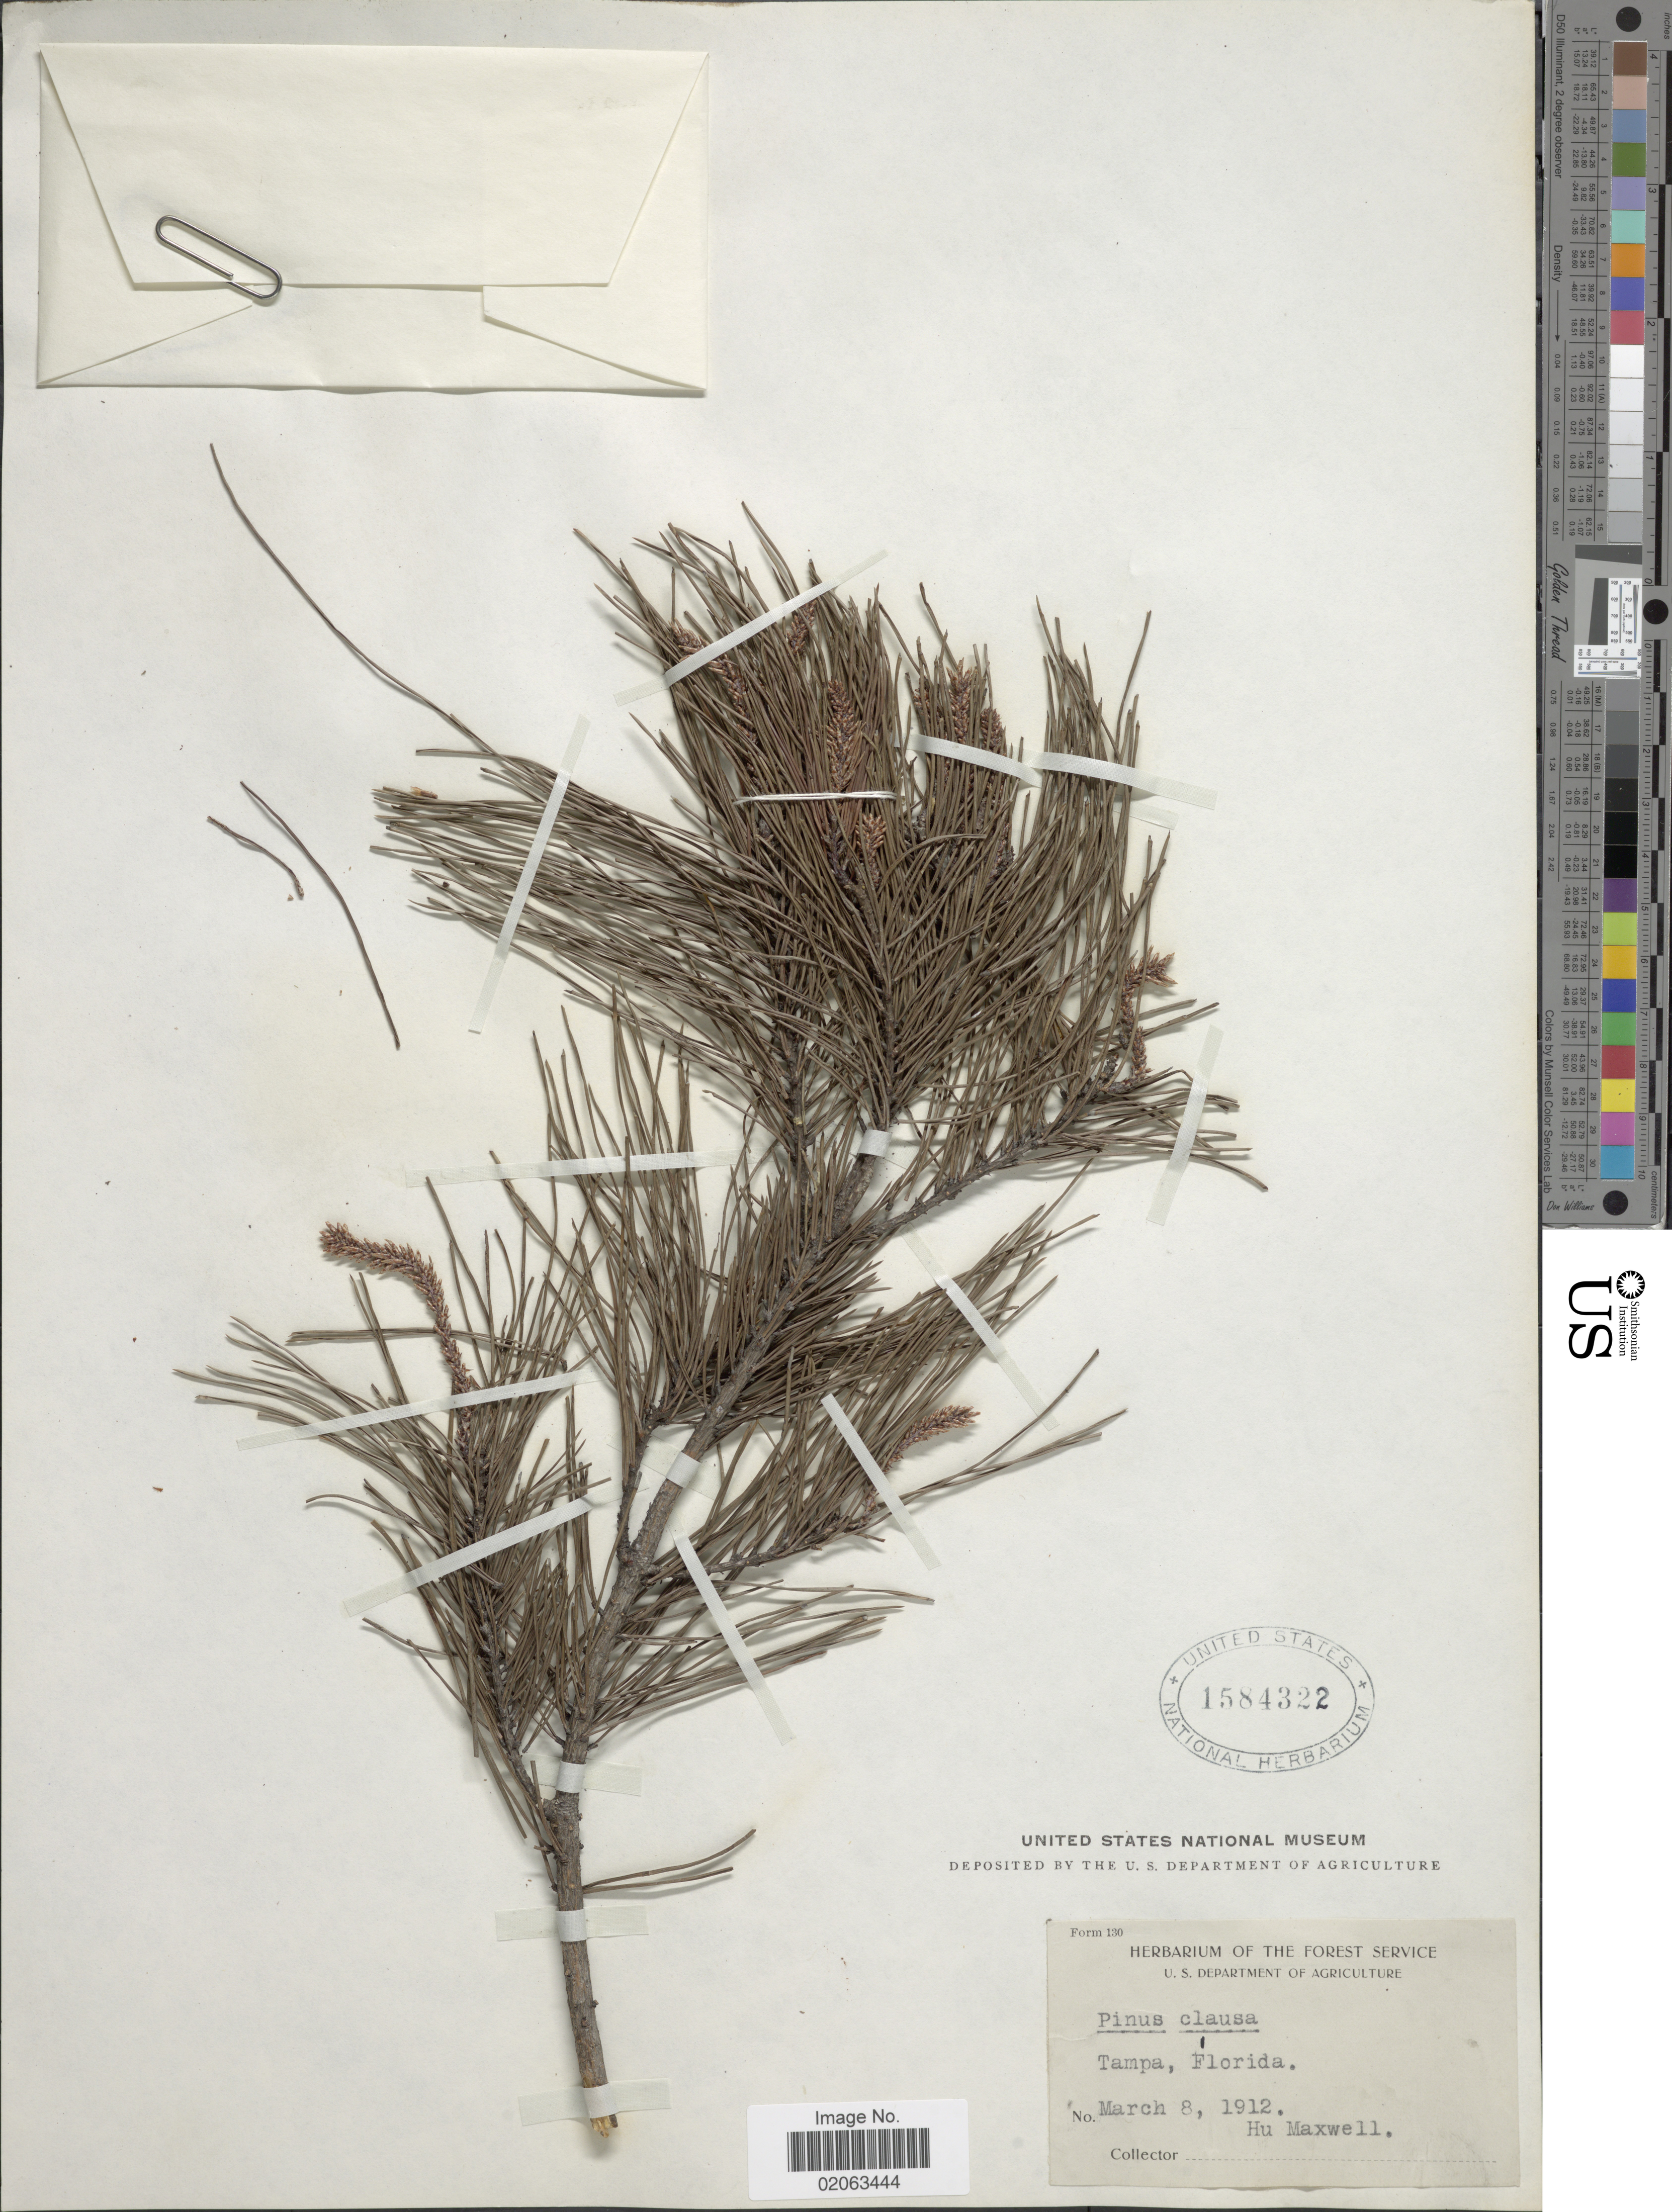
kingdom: Plantae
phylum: Tracheophyta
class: Pinopsida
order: Pinales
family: Pinaceae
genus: Pinus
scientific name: Pinus clausa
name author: (Chapm. ex Engelm.) Vasey ex Sarg.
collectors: H. Maxwell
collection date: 1912-03-08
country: United States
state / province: Florida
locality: Tampa, Florida.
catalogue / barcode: US 1584322